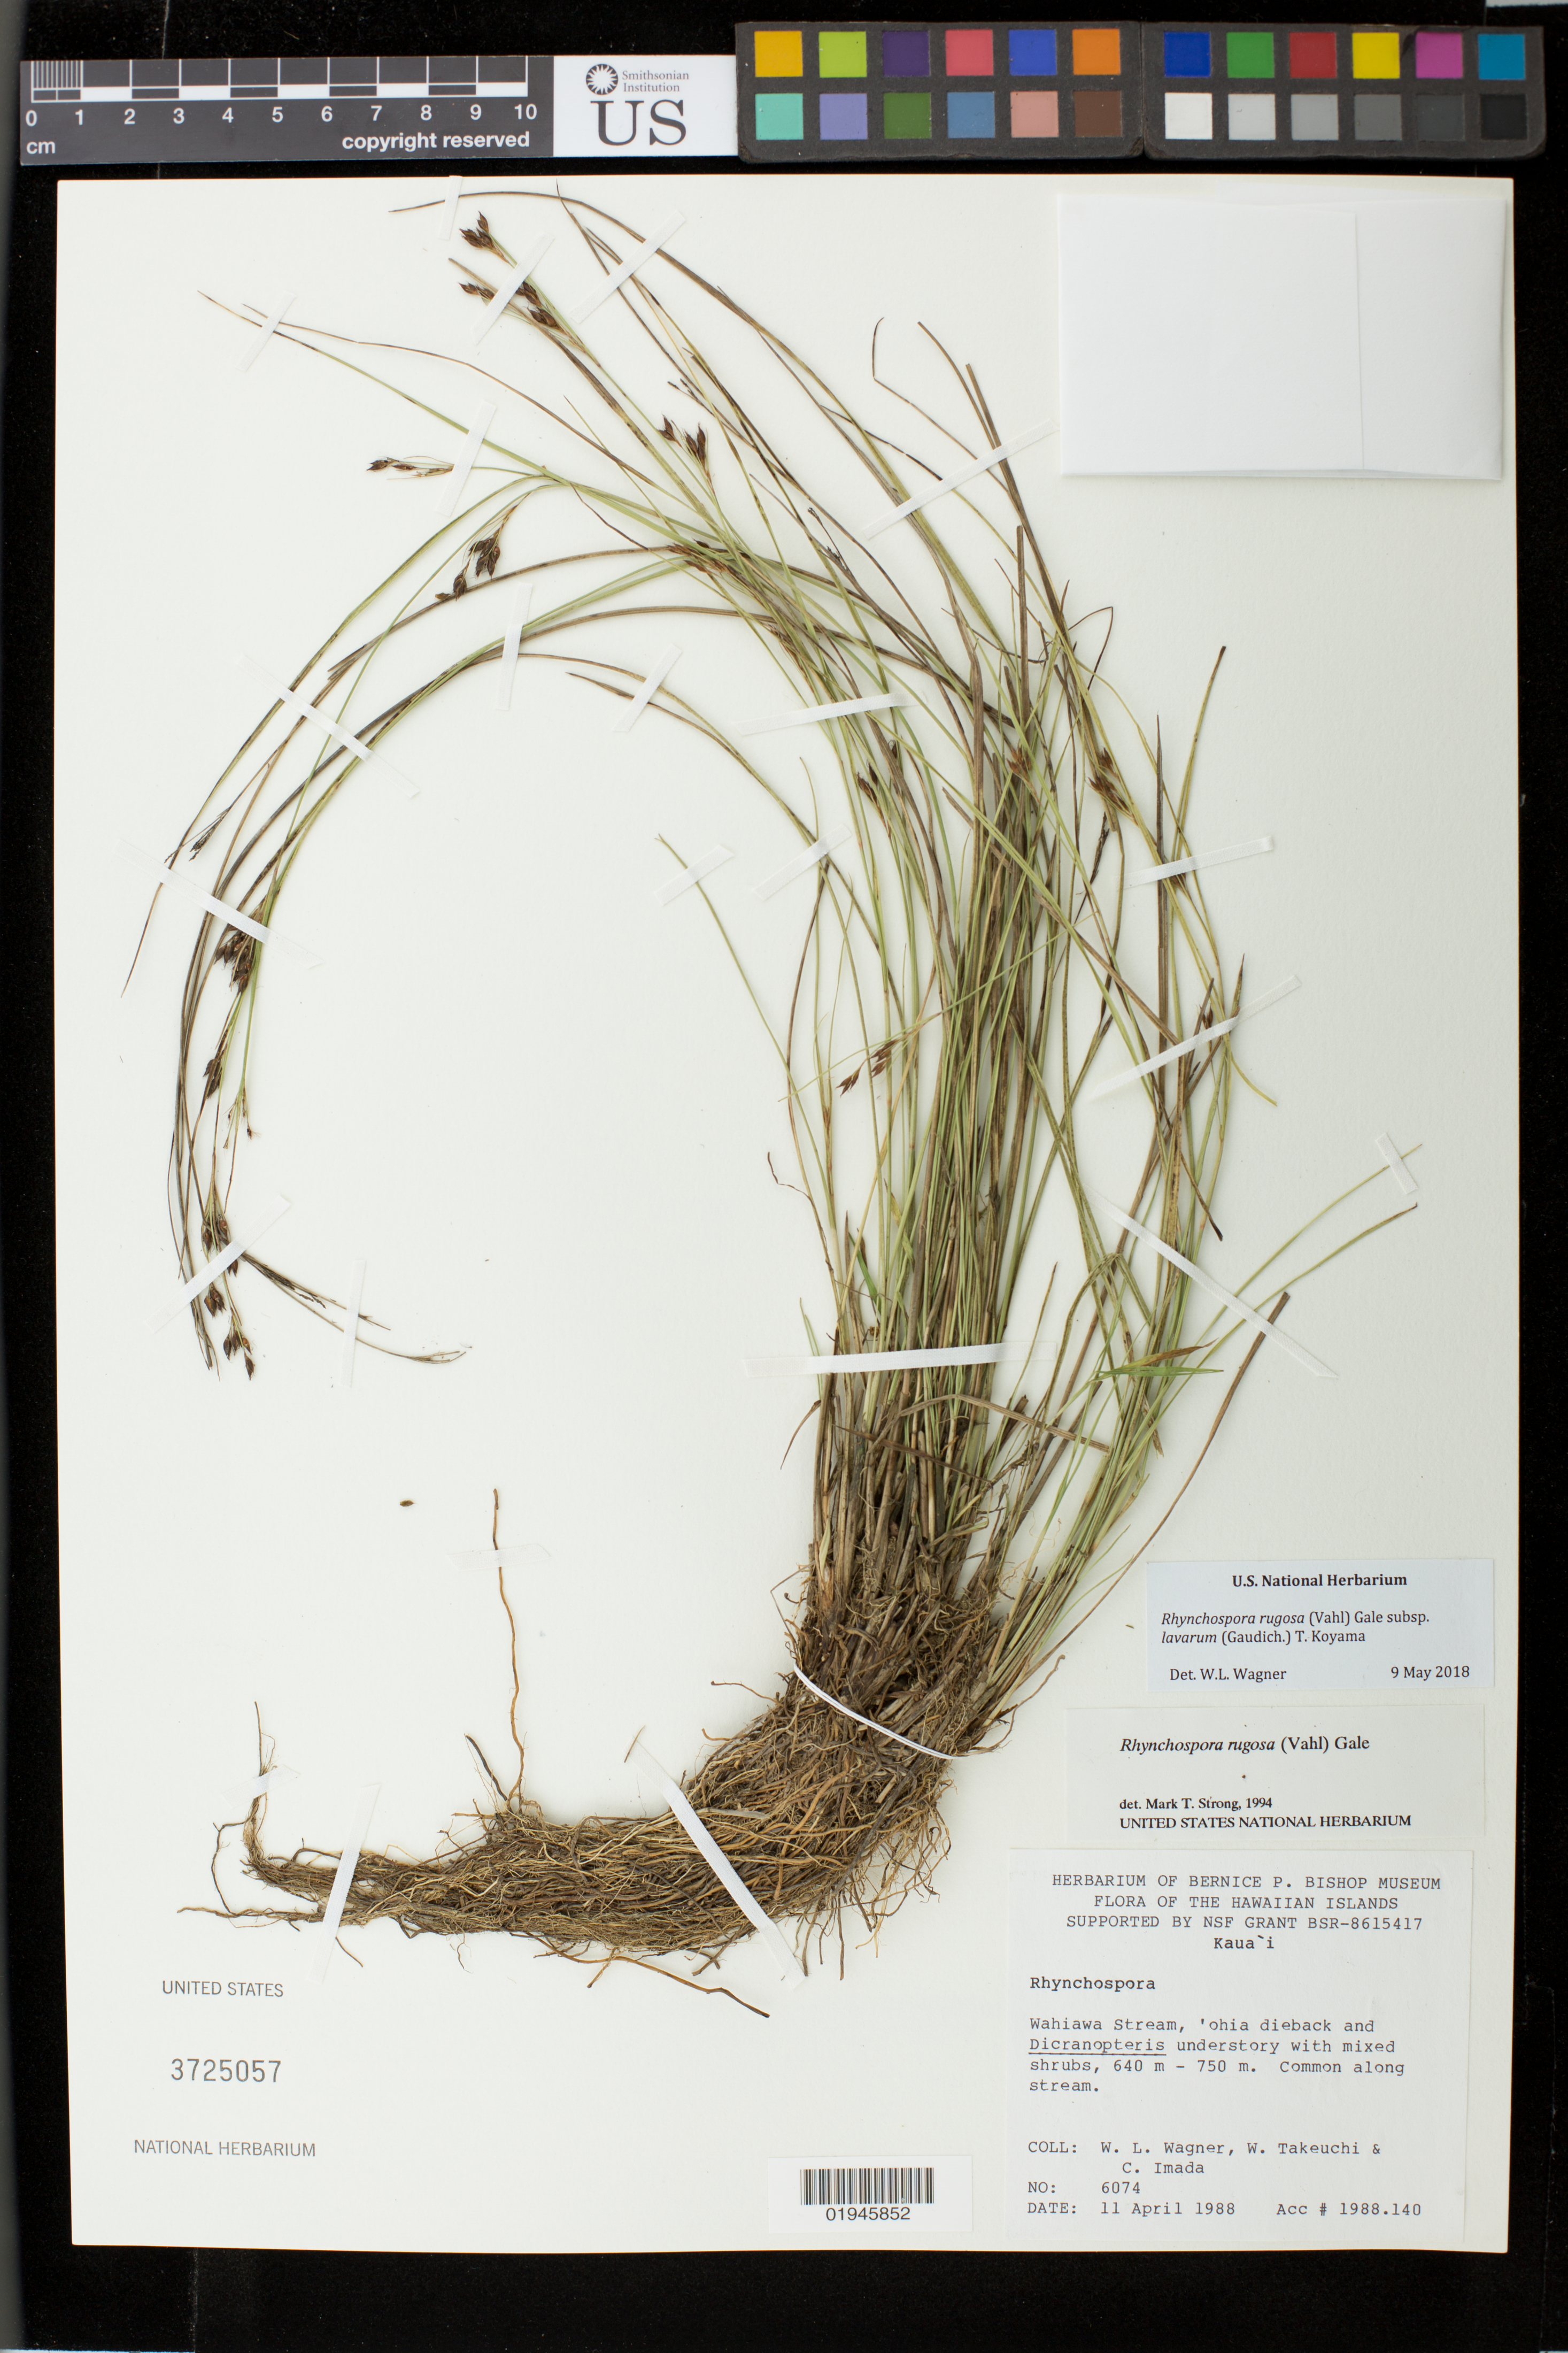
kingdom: Plantae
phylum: Tracheophyta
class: Liliopsida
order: Poales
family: Cyperaceae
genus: Rhynchospora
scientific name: Rhynchospora rugosa subsp. lavarum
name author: (Gaudich.) T. Koyama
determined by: Wagner, W. L.; Strong, M. T.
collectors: W. L. Wagner, W. N. Takeuchi & C. Imada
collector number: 6074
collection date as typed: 11 Apr 1988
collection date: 1988-04-11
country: United States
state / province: Hawaii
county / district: Kauai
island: Kaua'i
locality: Wahiawa Stream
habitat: ohia dieback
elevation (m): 640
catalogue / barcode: US 3725057